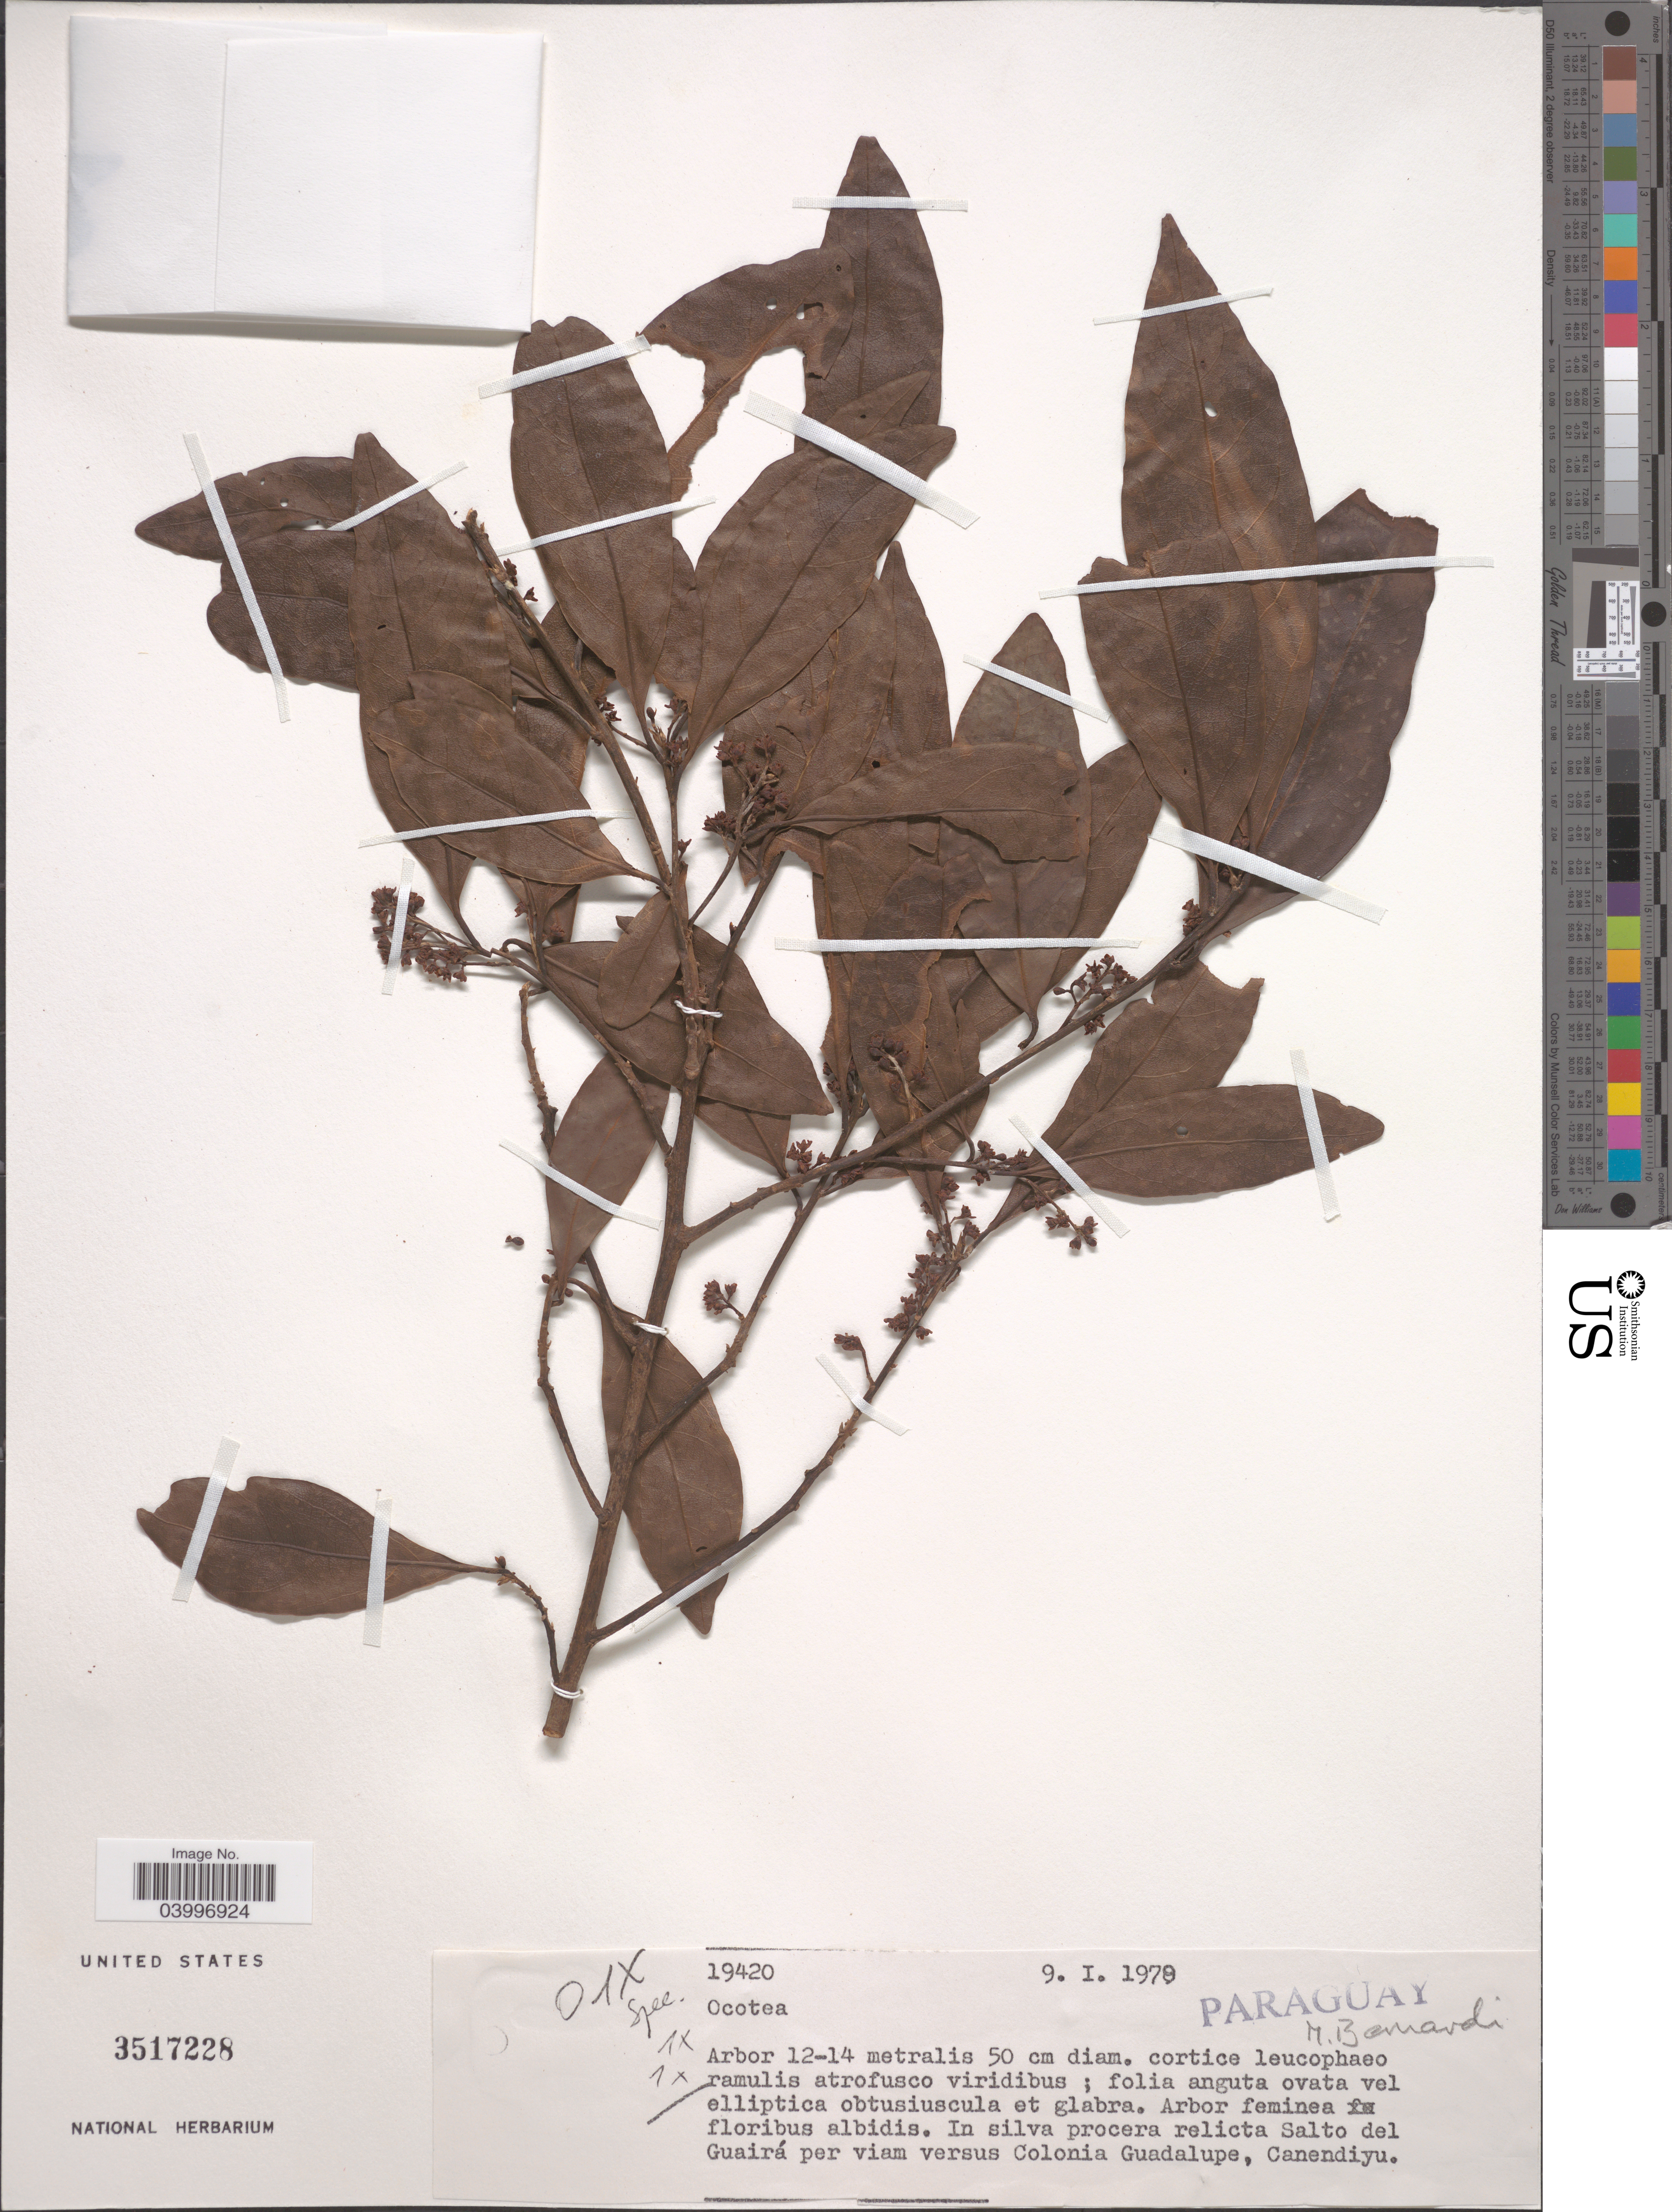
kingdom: Plantae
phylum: Tracheophyta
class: Magnoliopsida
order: Laurales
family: Lauraceae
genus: Ocotea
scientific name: Ocotea sp.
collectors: M. Bernardi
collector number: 19420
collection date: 1970-01-09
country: Paraguay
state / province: Guaira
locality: In silva procera relicta Salto del Guairá per viam versus Colonia Guadalupe, Canendiyu.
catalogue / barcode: US 3517228